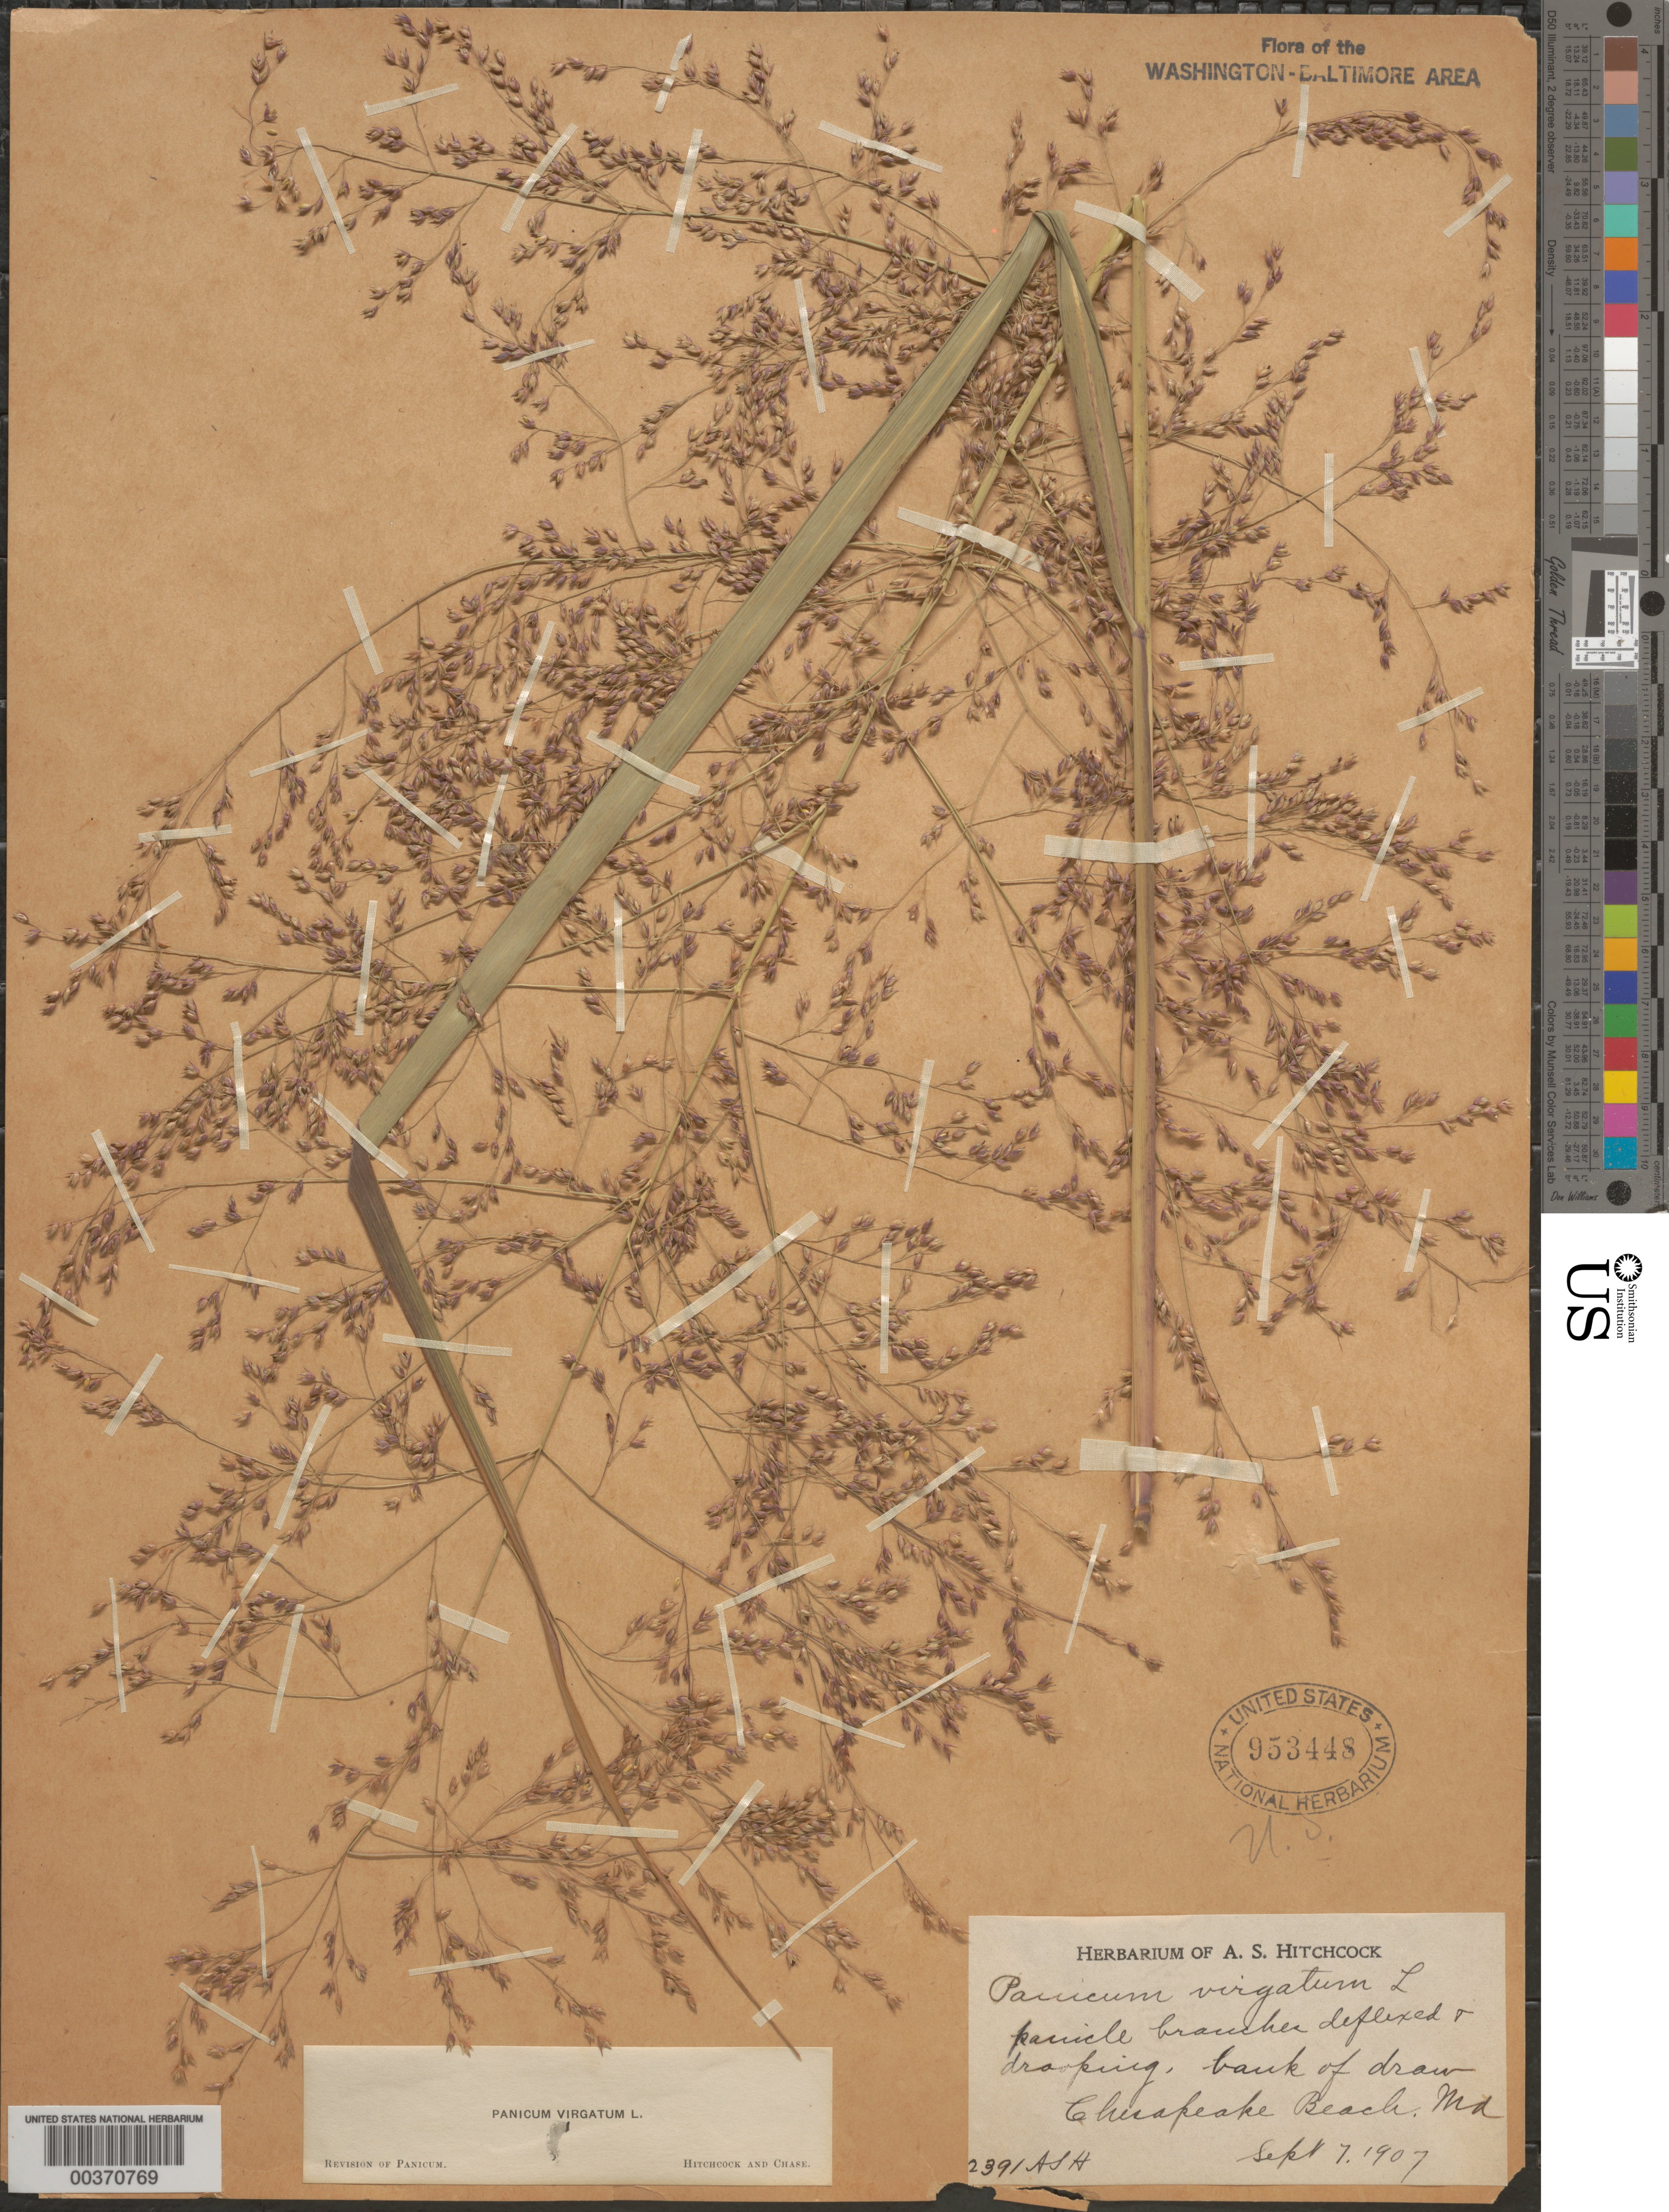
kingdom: Plantae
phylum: Tracheophyta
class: Liliopsida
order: Poales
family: Poaceae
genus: Panicum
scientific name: Panicum virgatum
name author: L.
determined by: Hitchcock, A. S.; Chase, [M.] A.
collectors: A. S. Hitchcock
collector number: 2391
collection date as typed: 07 Sep 1907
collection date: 1907-09-07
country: United States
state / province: Maryland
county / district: Calvert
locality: Bank of Chesapeake Beach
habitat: Bank of draw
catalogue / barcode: US 953448